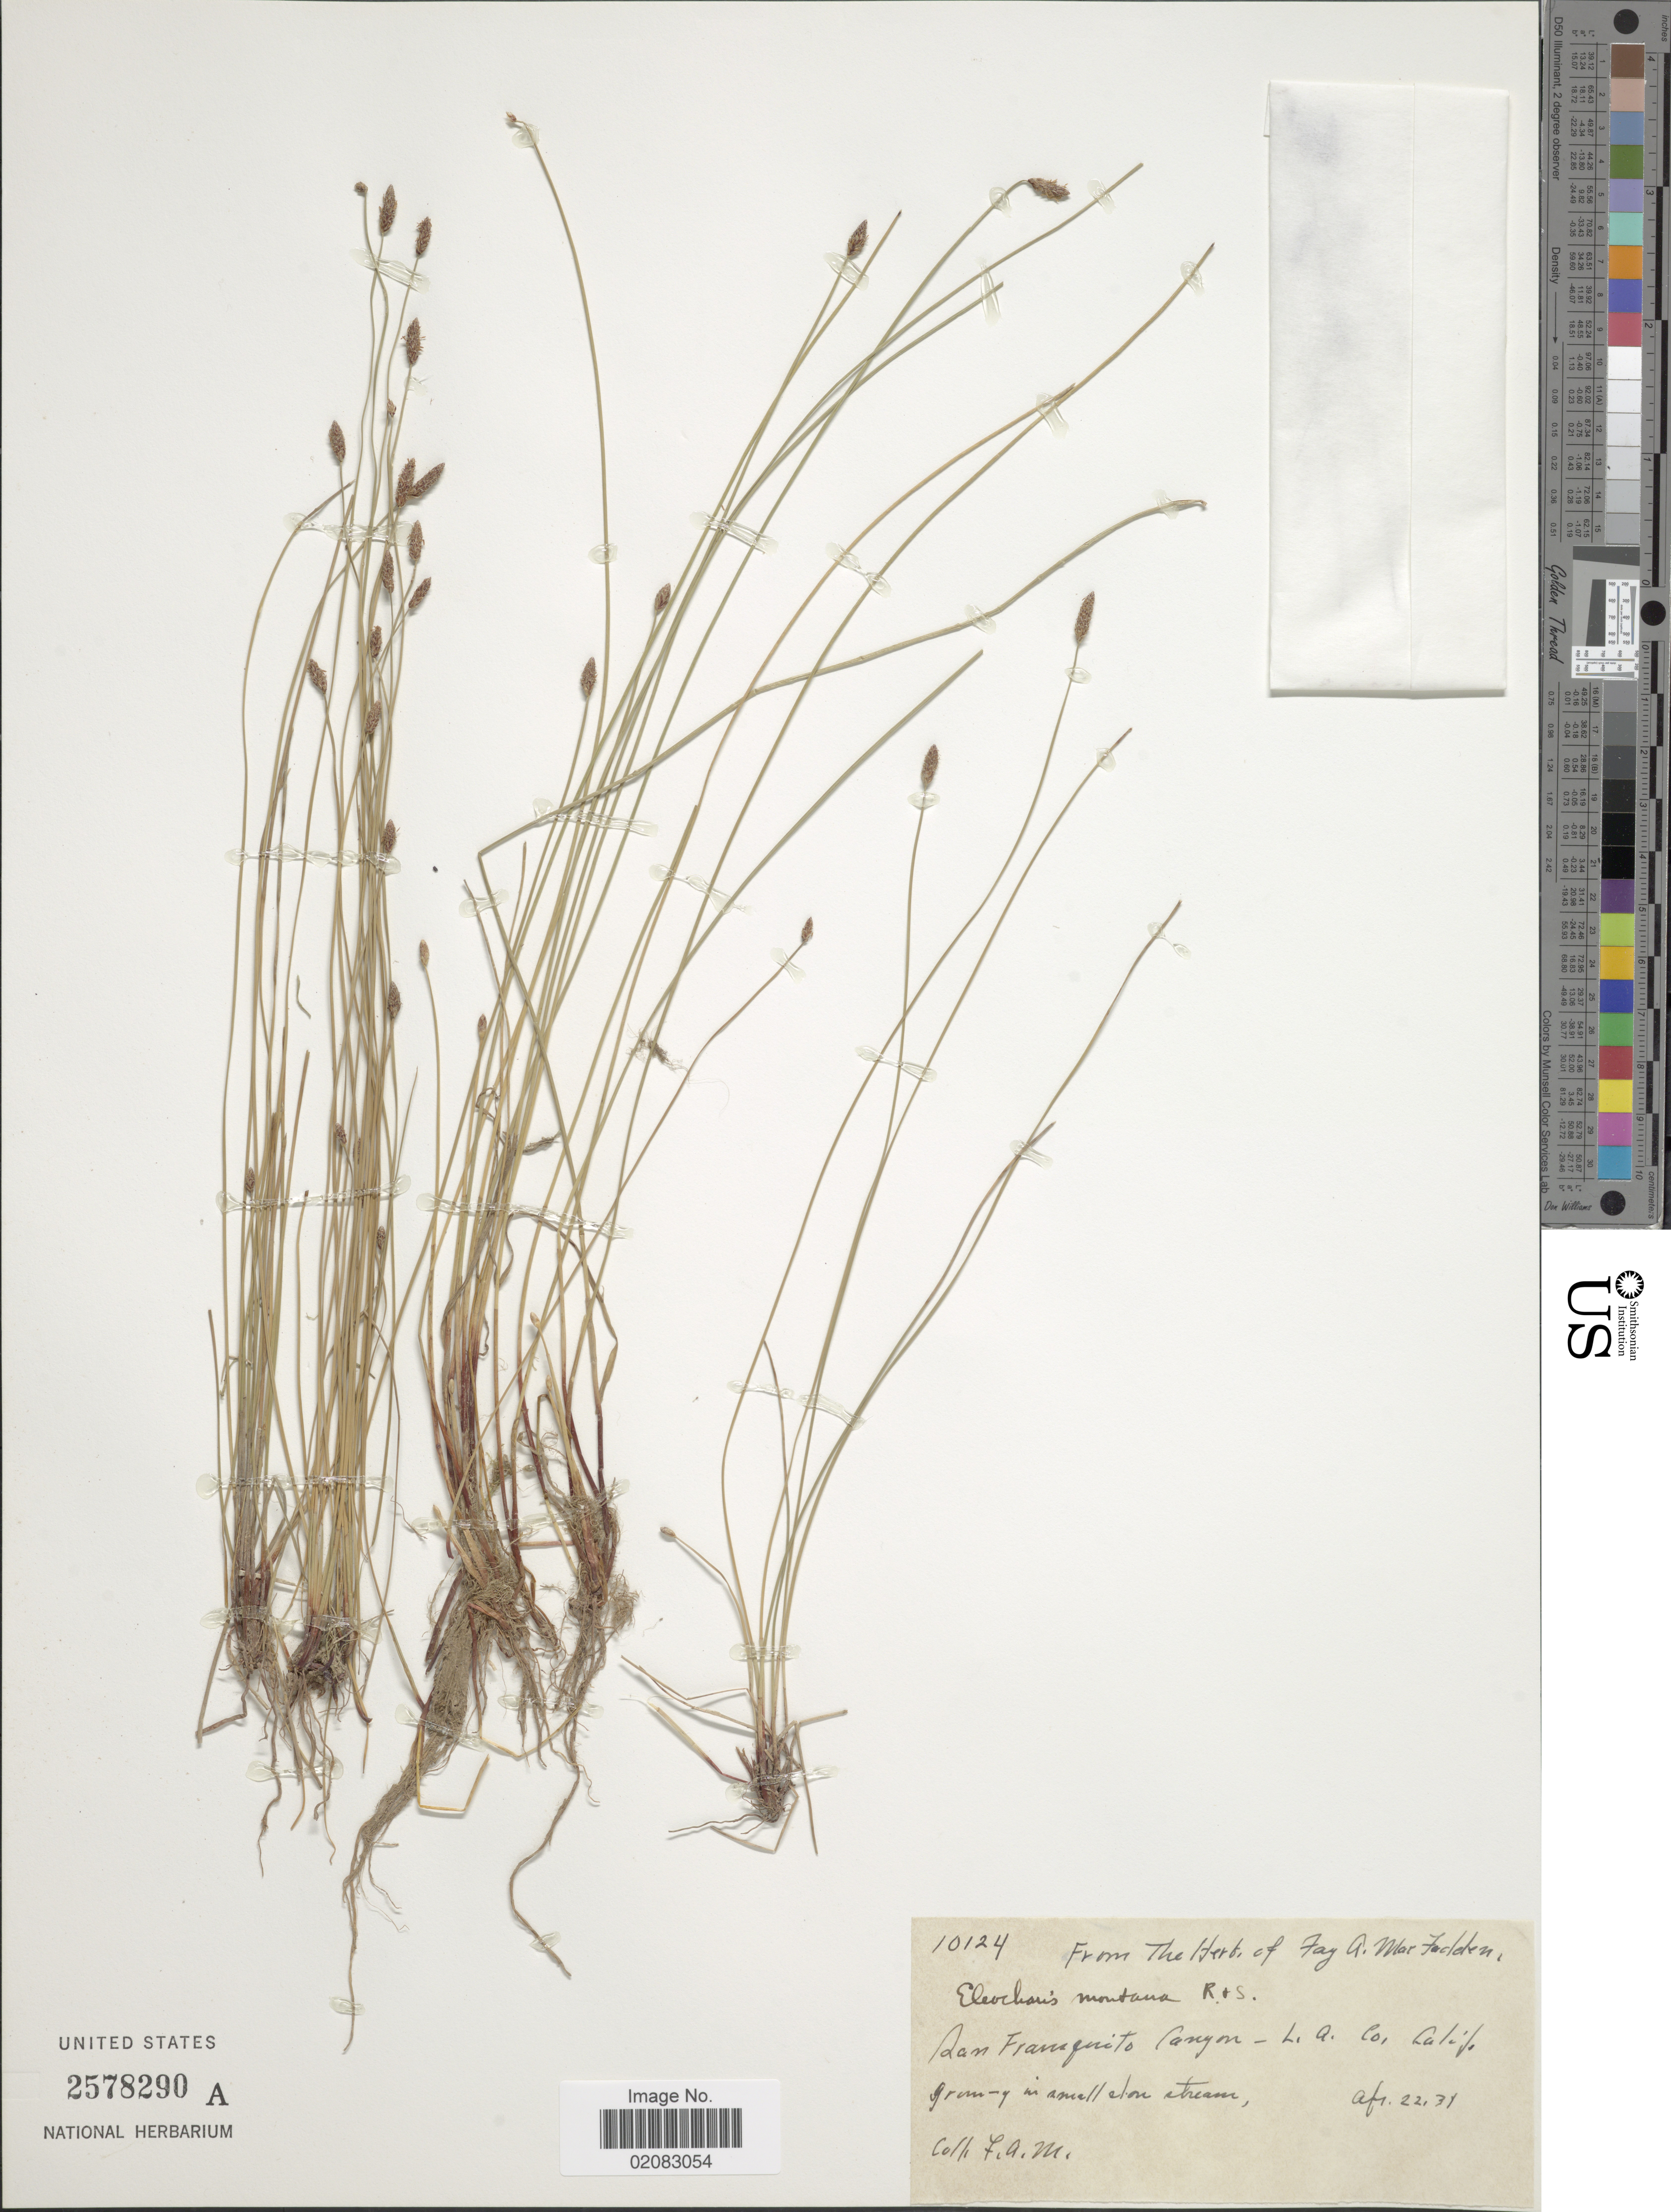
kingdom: Plantae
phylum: Tracheophyta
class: Liliopsida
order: Poales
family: Cyperaceae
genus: Eleocharis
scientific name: Eleocharis sp.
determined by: Strong, Mark T., (BOT), Smithsonian Institution - National Museum of Natural History (UNITED STATES)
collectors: F. MacFadden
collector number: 10124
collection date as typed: Transcribed d/m/y: 23/4/31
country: United States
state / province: California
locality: San Fransquito Canyon - L.A. Co.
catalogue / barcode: US 2578290A